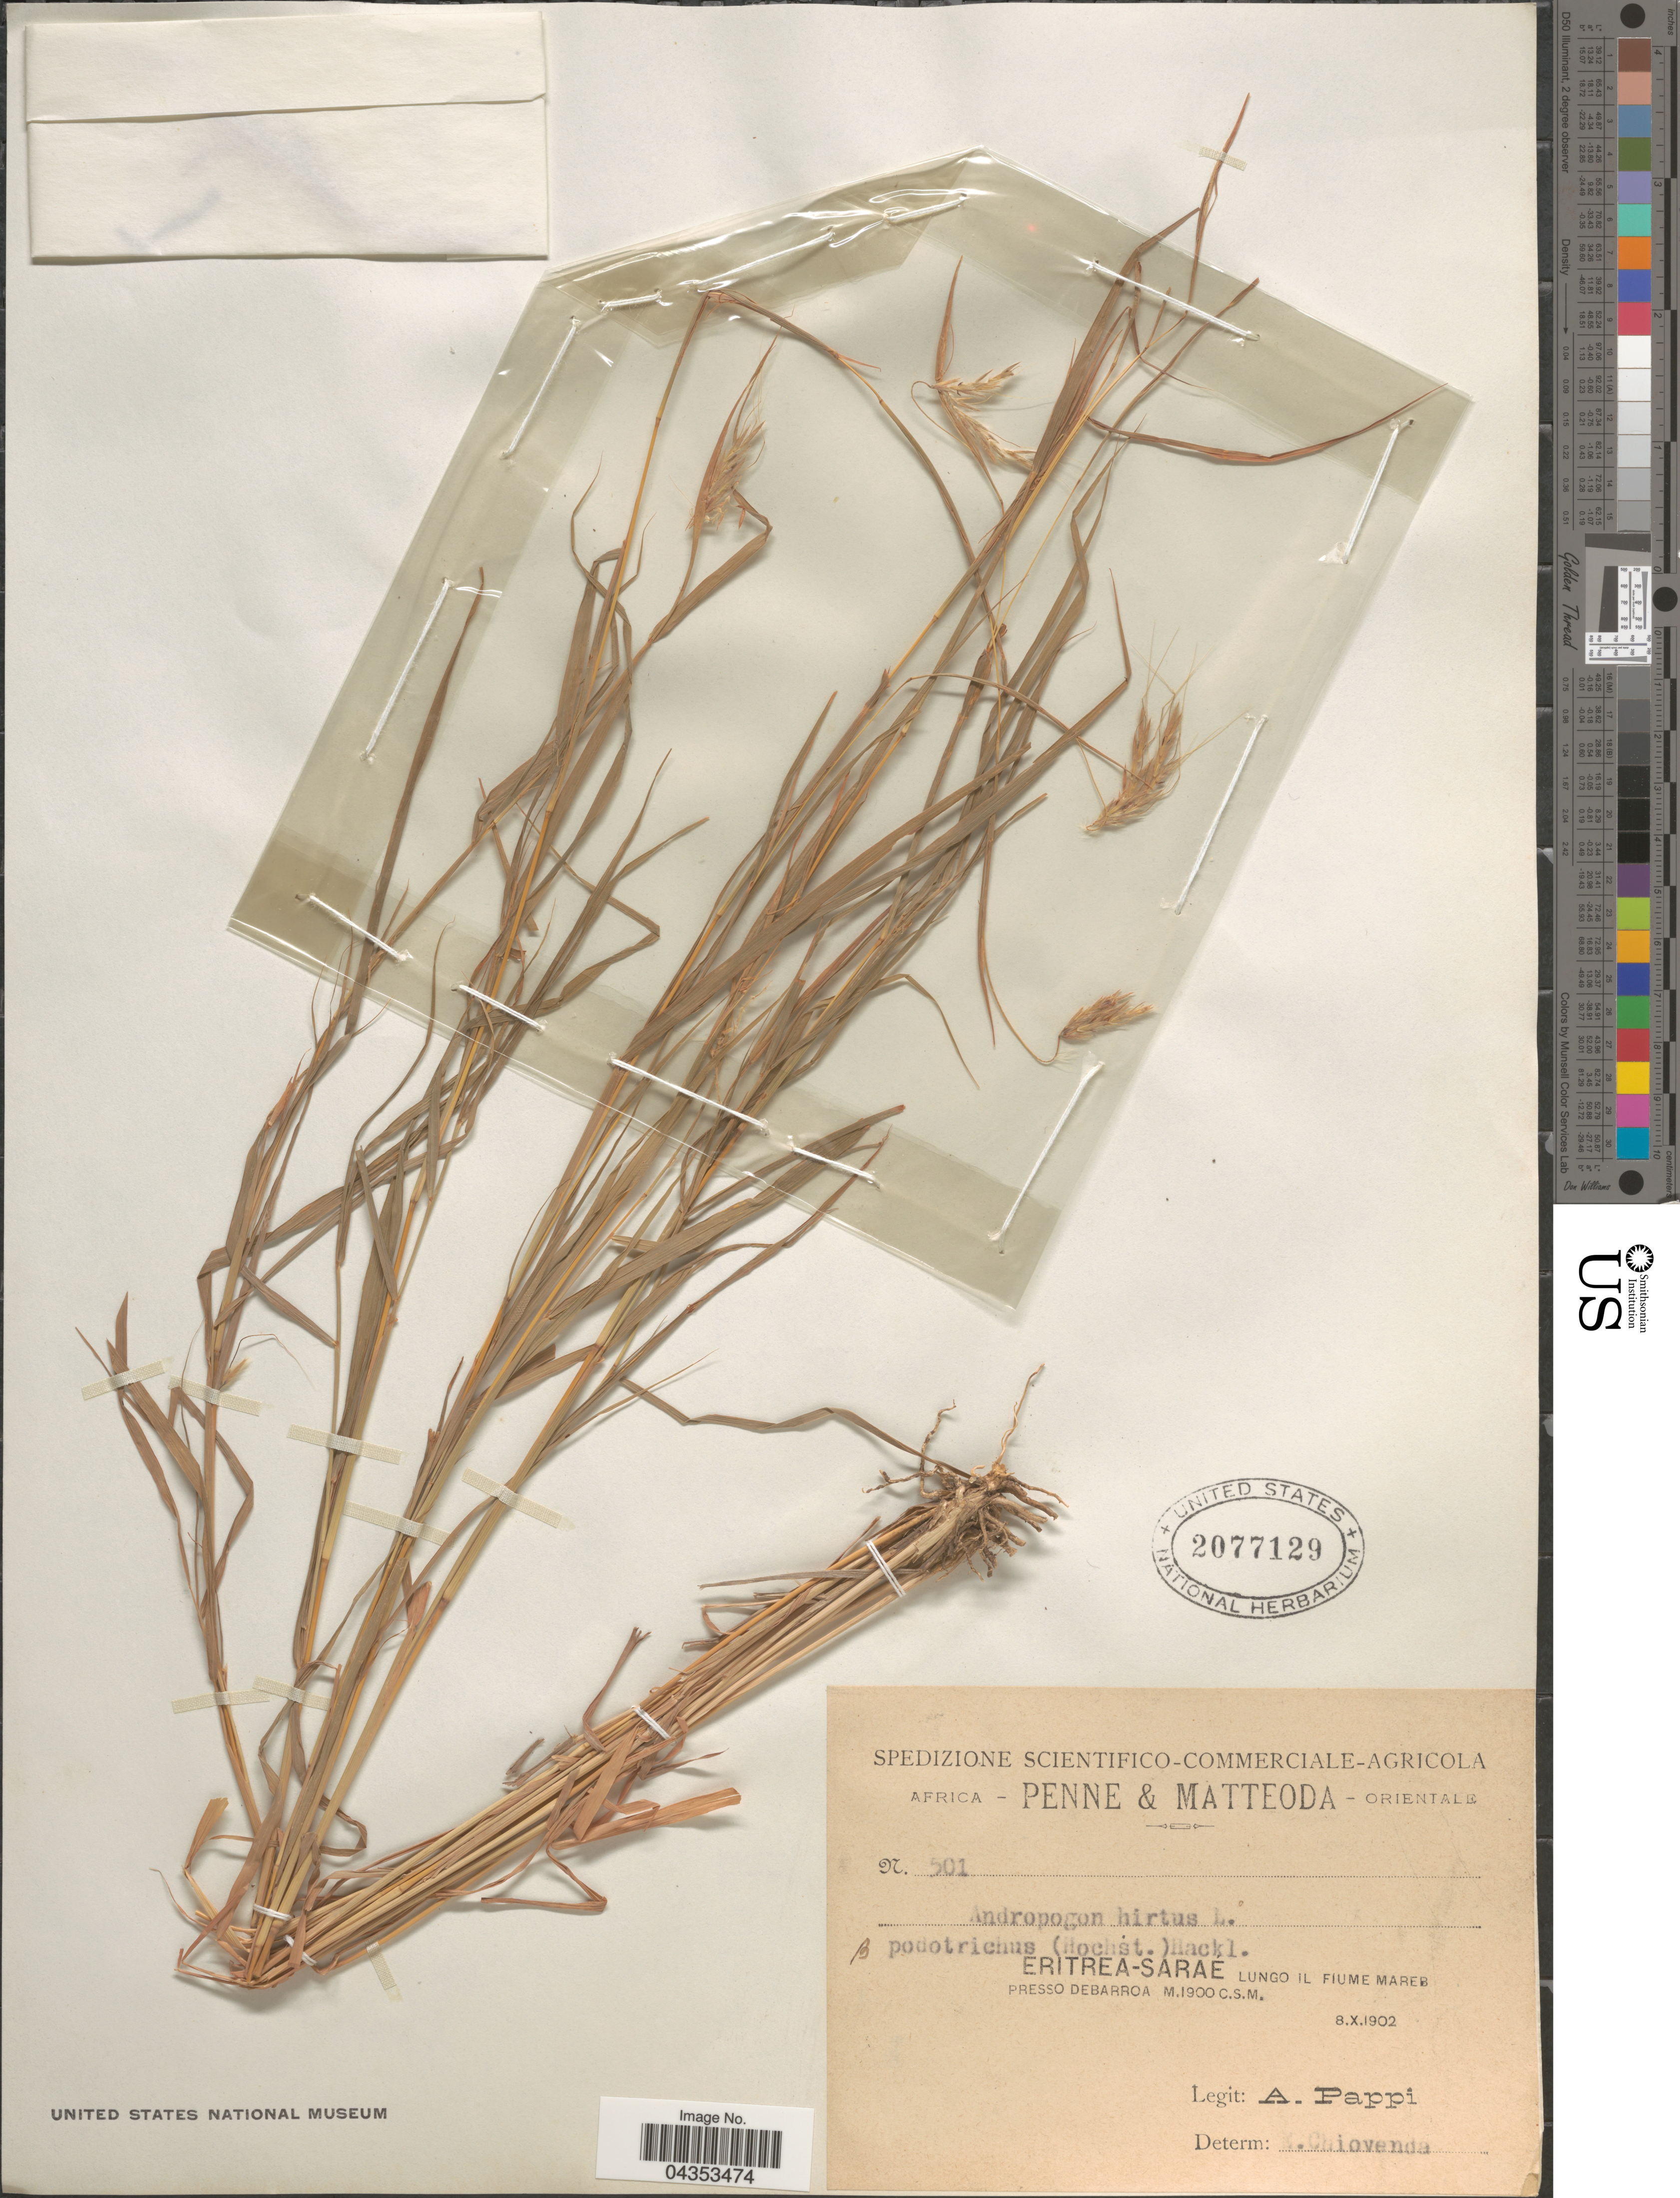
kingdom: Plantae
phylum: Tracheophyta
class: Liliopsida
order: Poales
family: Poaceae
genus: Hyparrhenia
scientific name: Hyparrhenia hirta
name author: (L.) Stapf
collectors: A. Pappi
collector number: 501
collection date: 1902-10-08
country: Eritrea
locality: Africa Orientale. Eritrea-Sarae Lungo Il Fiume Mareb Presso Debarroa.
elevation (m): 1900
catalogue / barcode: US 2077129